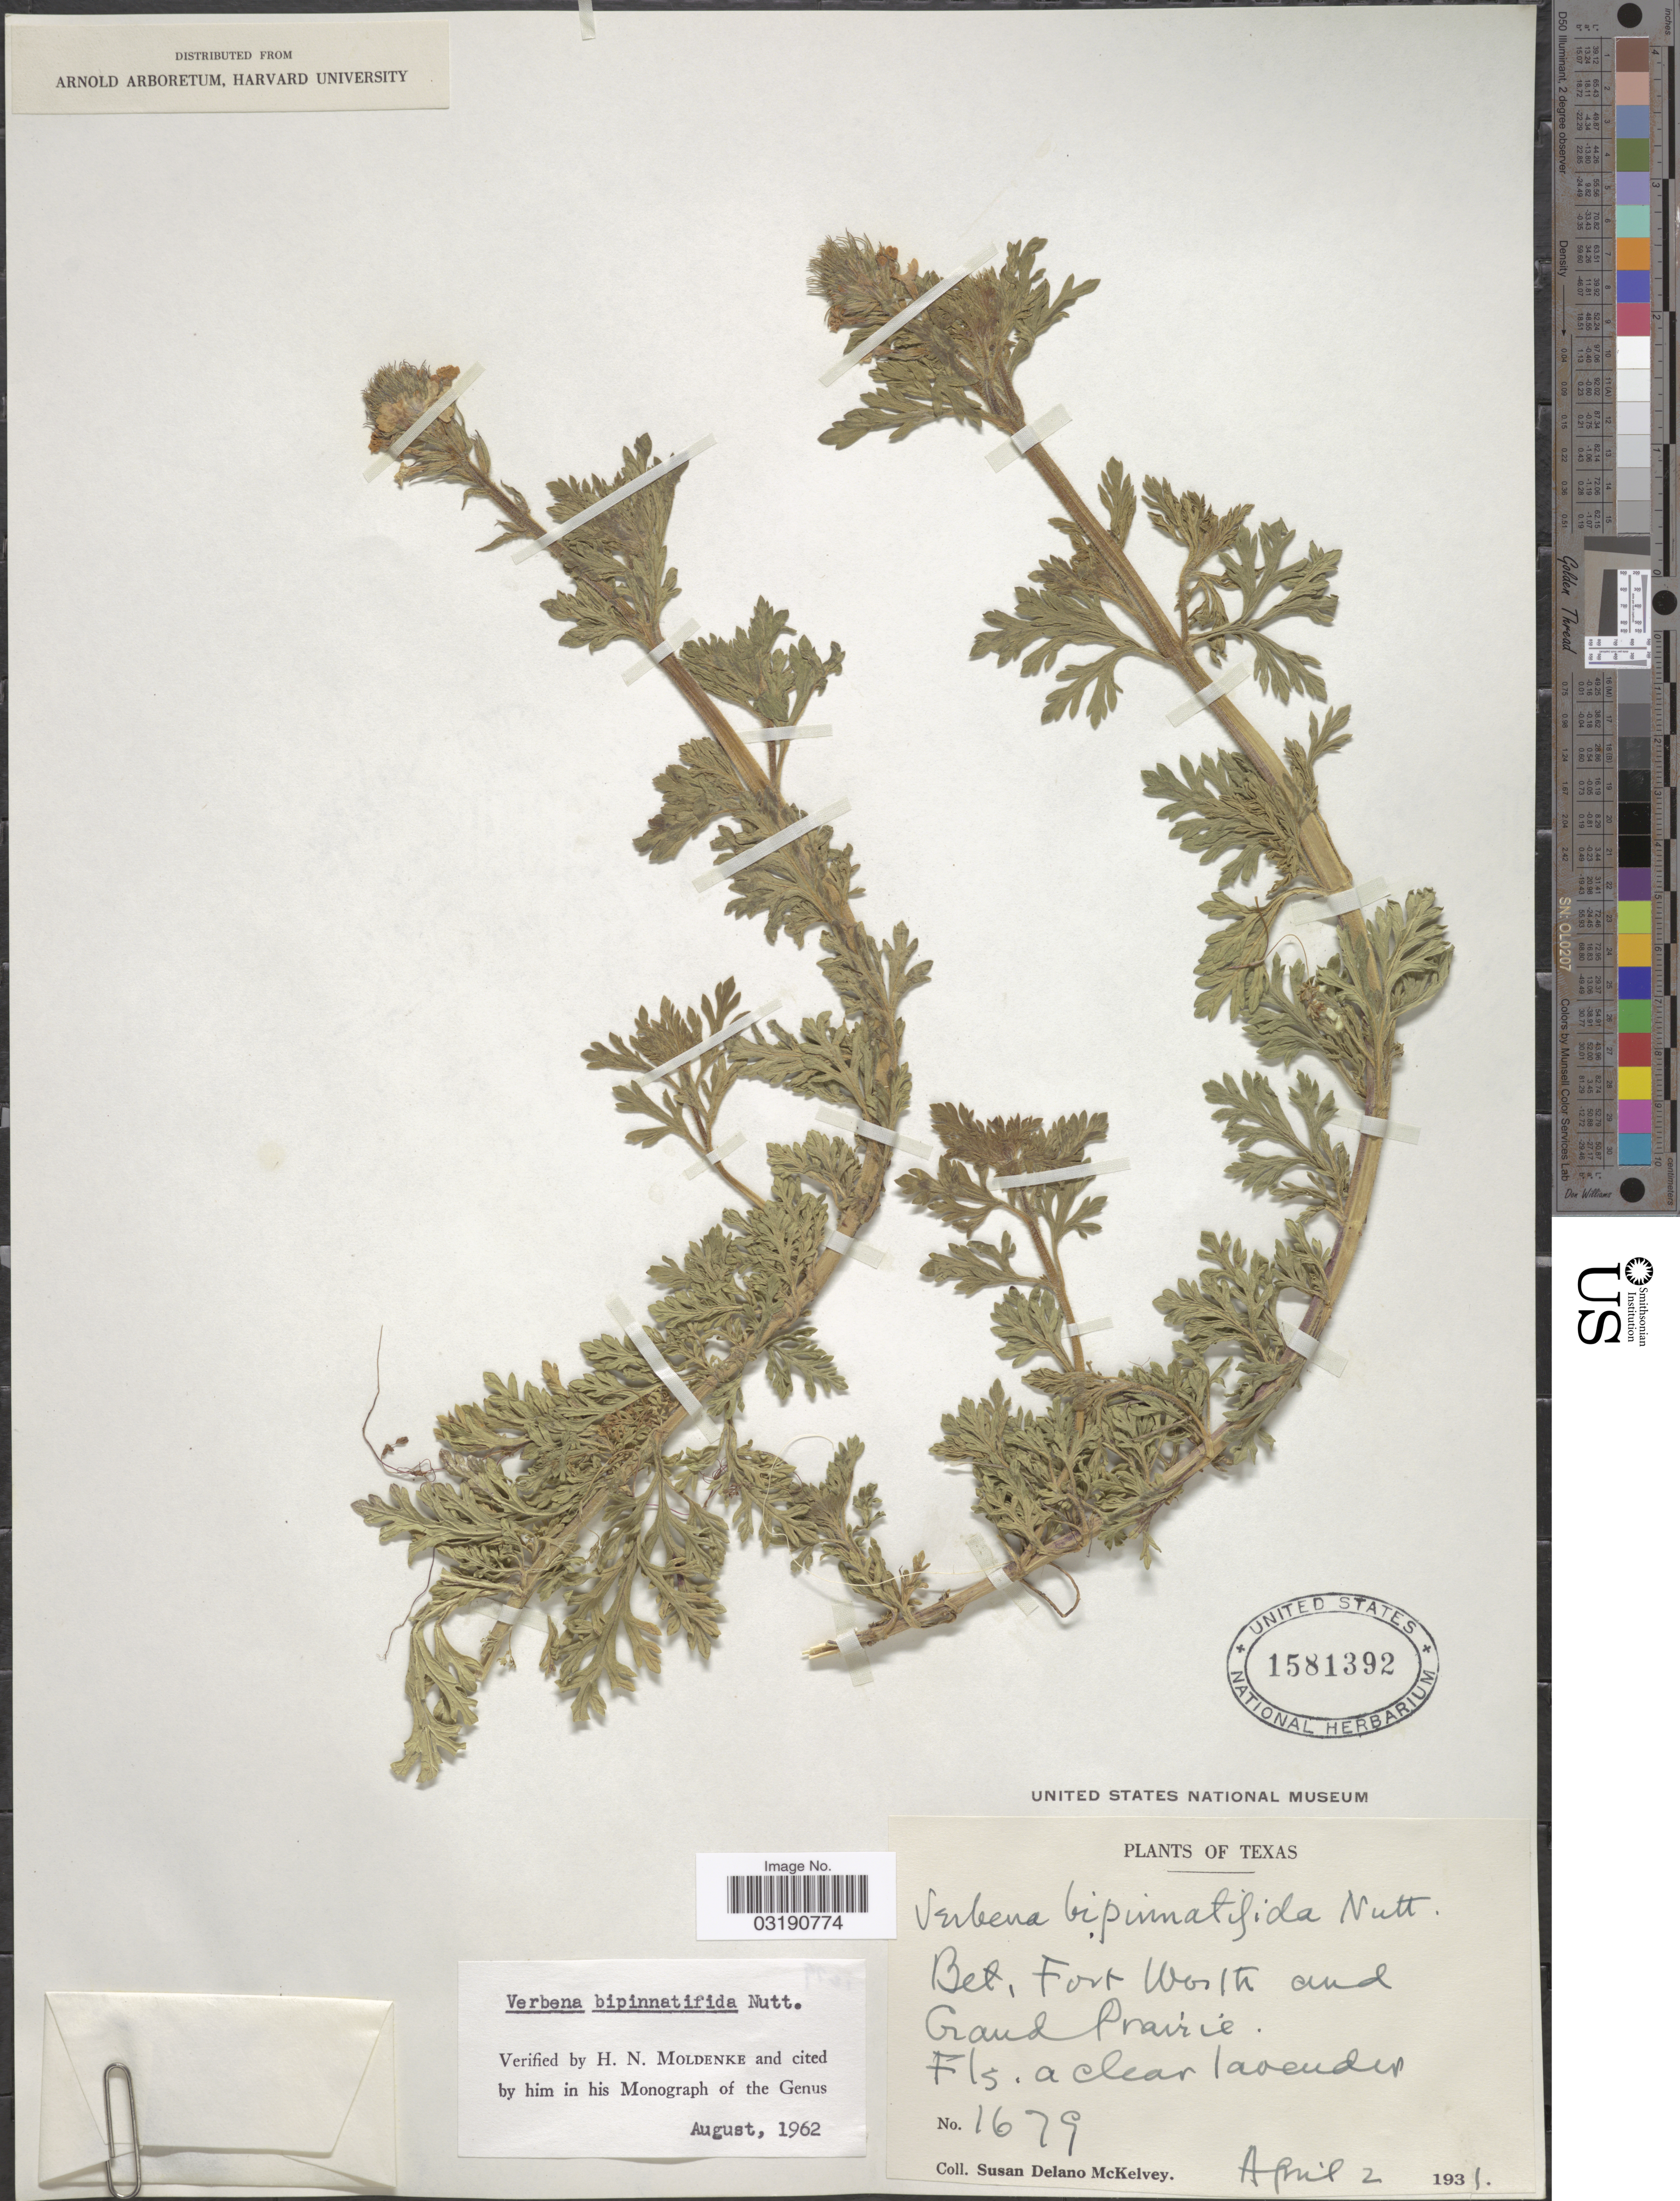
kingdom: Plantae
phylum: Tracheophyta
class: Magnoliopsida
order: Lamiales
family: Verbenaceae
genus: Verbena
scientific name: Verbena bipinnatifida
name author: (Schauer) Nutt.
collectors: S. A. McKelvey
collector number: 1679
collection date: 1931-04-02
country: United States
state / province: Texas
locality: Bet. Fort Worth and Grand Prairie.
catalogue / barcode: US 1581392